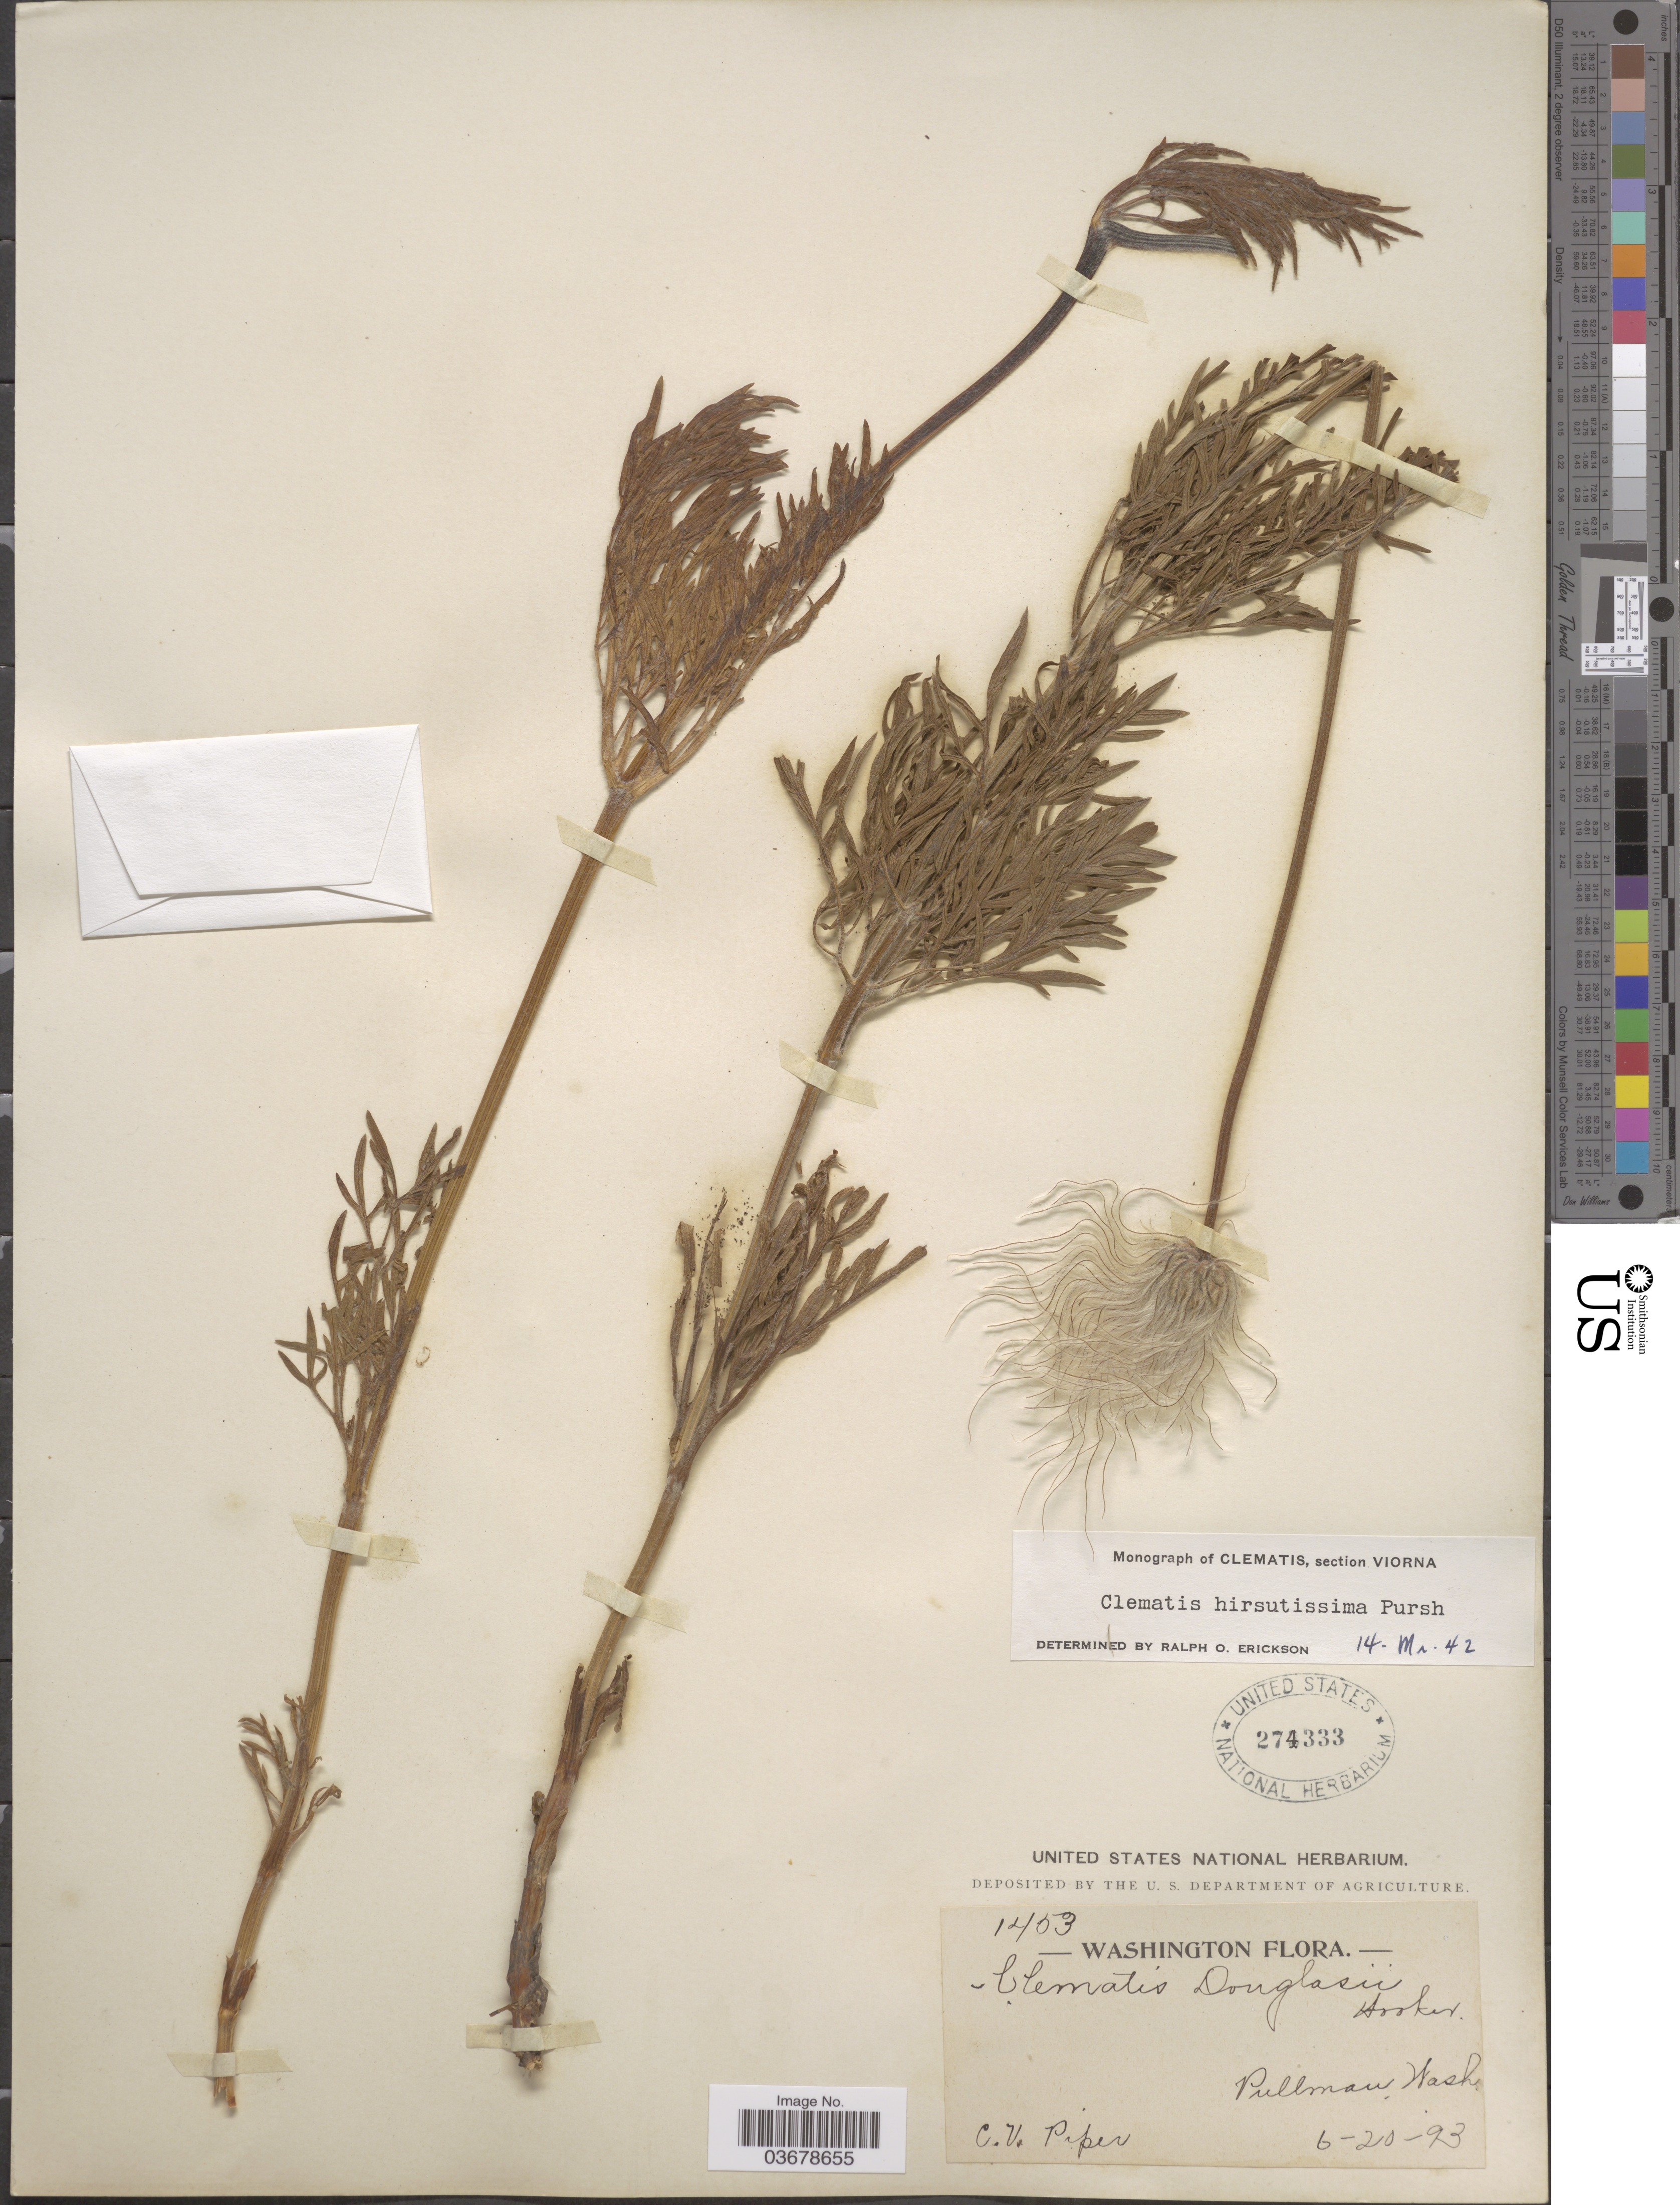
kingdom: Plantae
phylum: Tracheophyta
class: Magnoliopsida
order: Ranunculales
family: Ranunculaceae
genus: Clematis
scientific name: Clematis viorna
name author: L.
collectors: C. V. Piper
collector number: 1453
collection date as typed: Transcribed d/m/y: 20/6/93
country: United States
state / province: Washington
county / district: Whitman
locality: Pullman.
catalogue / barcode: US 274333